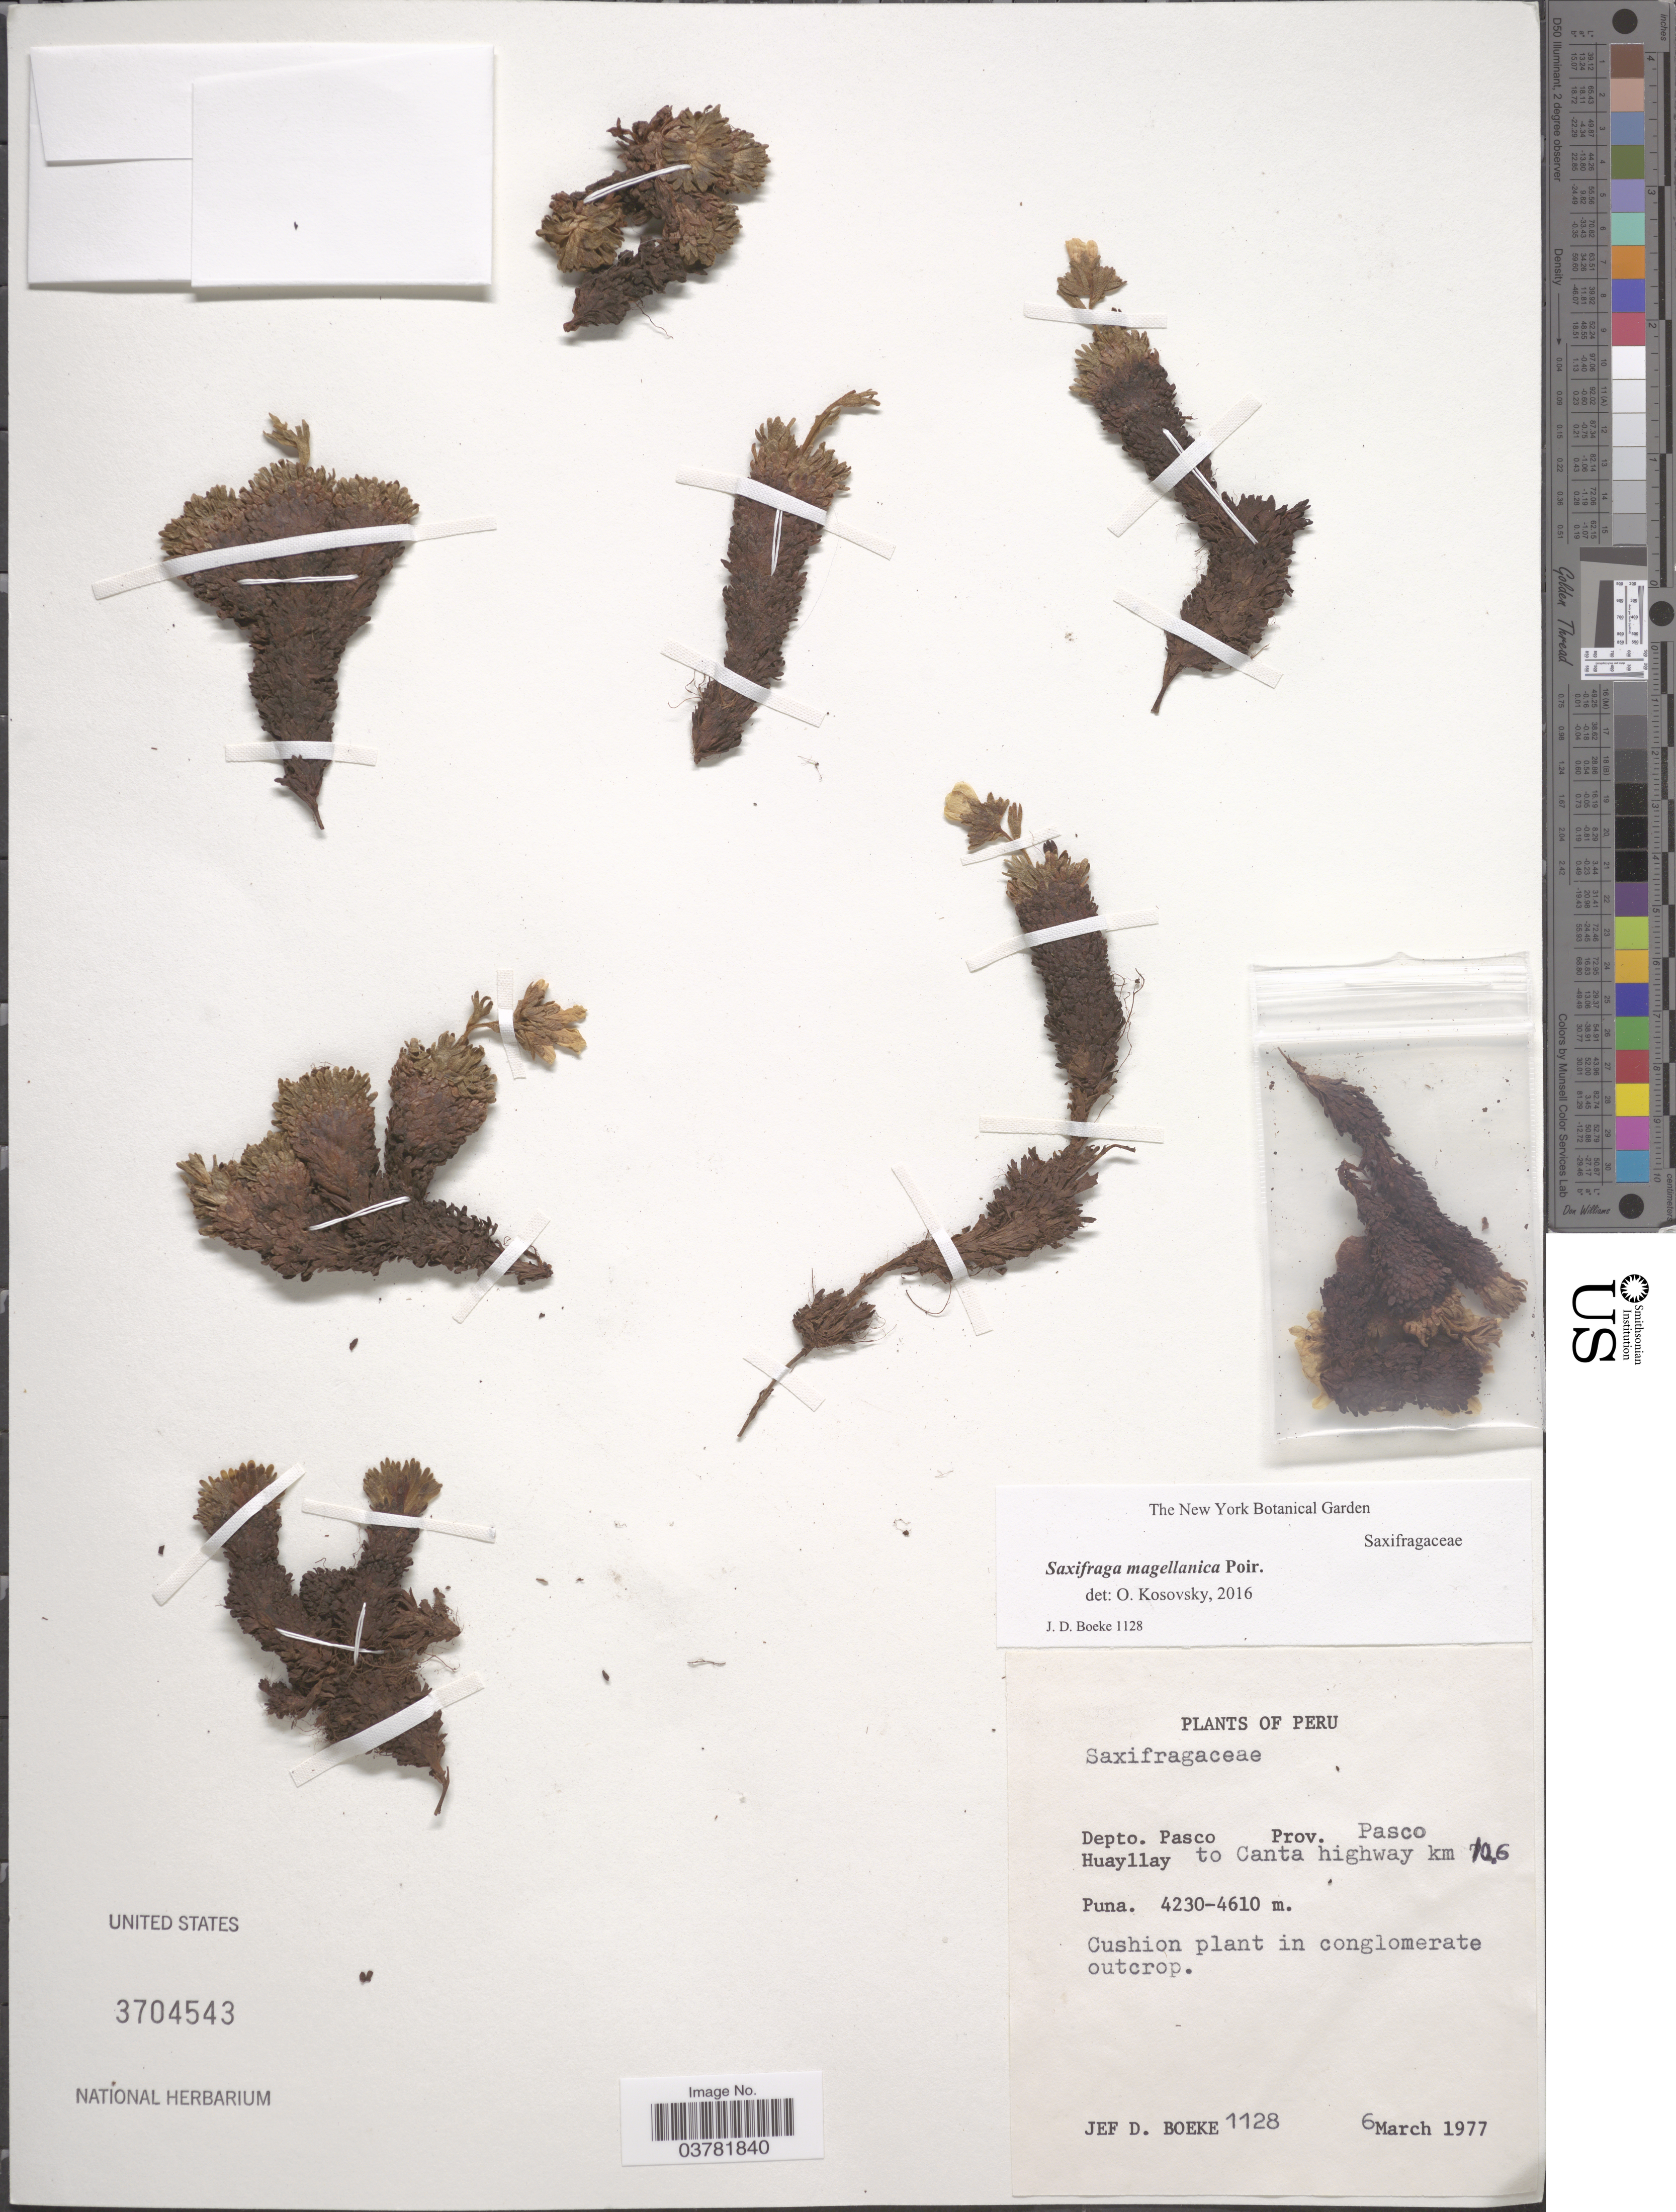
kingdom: Plantae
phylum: Tracheophyta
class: Magnoliopsida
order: Saxifragales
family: Saxifragaceae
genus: Saxifraga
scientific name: Saxifraga magellanica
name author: Poir.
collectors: J. Boeke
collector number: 1128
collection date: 1977-03-06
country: Peru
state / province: Pasco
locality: Depto. Pasco. Prov. Pasco. Huayllay to Canta highway km 10.6. Puna.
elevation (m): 4230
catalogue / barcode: US 3704543